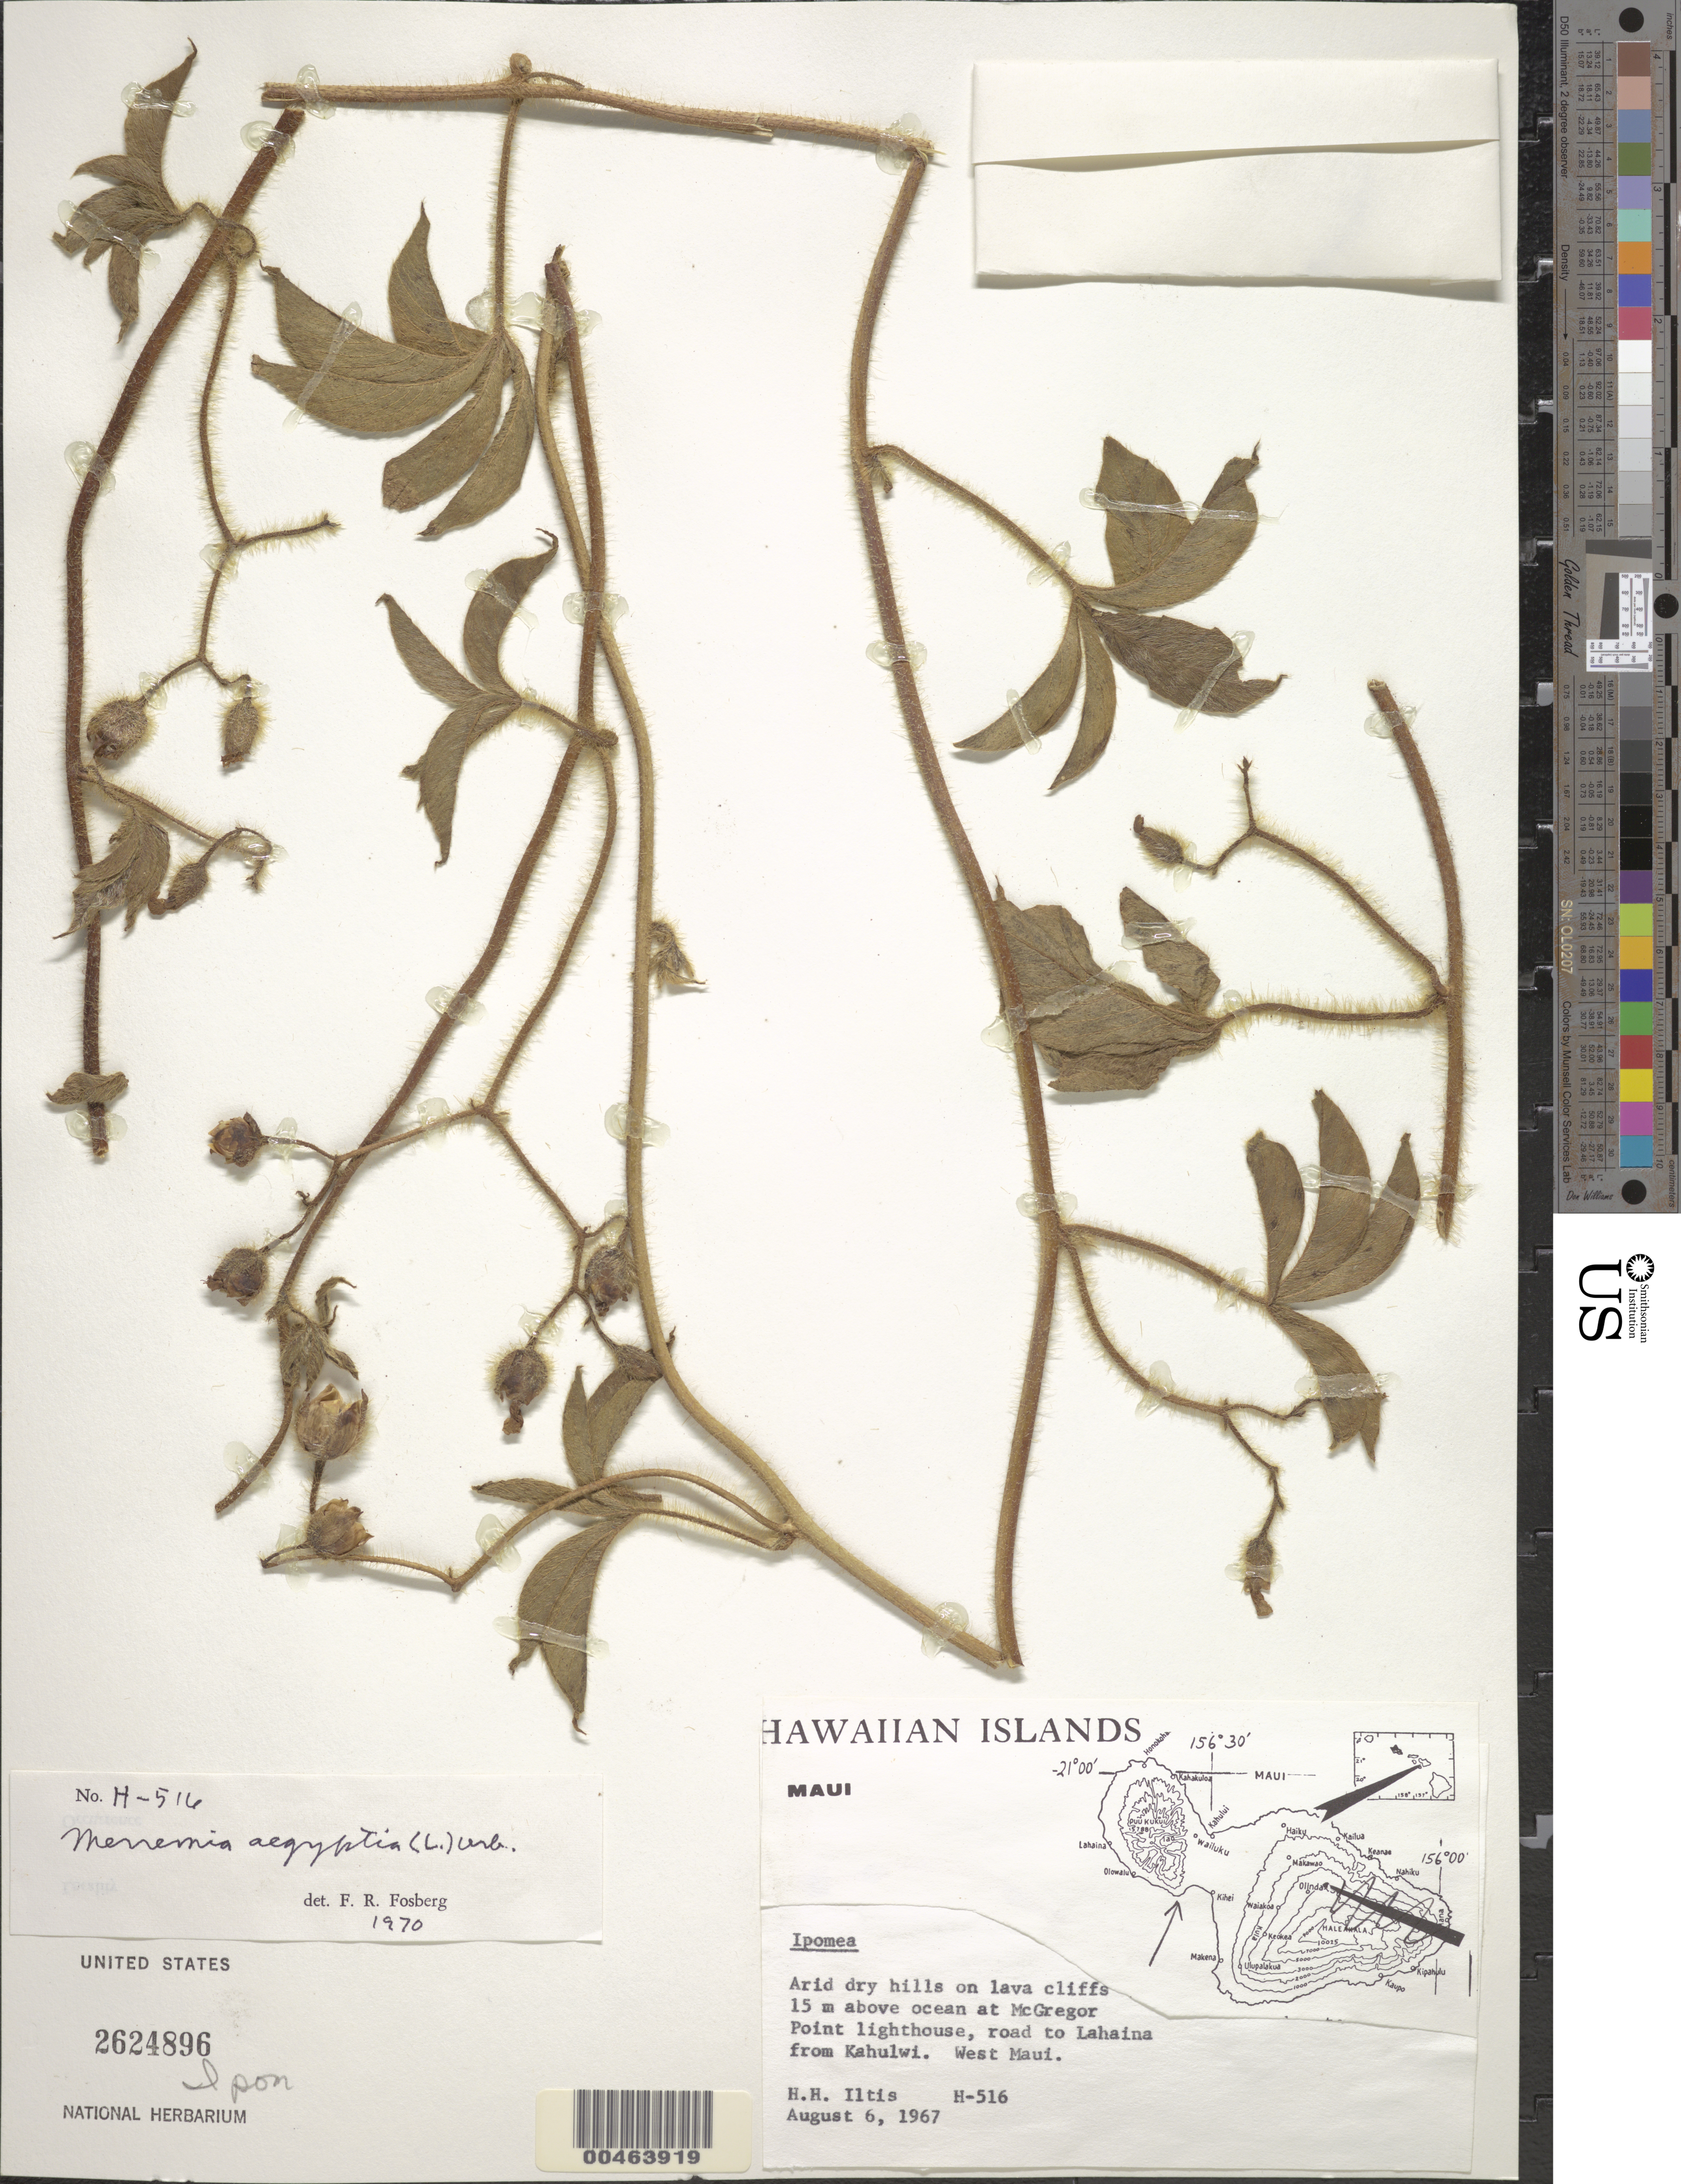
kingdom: Plantae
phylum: Tracheophyta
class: Magnoliopsida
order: Solanales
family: Convolvulaceae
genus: Distimake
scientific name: Distimake aegyptius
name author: (L.) A. R. Simões & Staples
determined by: Wagner, W. L., (BOT), Smithsonian Institution - National Museum of Natural History (UNITED STATES)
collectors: H. H. Iltis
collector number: H-516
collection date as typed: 6 Aug 1967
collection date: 1967-08-06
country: United States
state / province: Hawaii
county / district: Maui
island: Maui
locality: On lava cliffs 15 m above ocean at McGregor Point lighthouse, road to Lahaina from Kahulwi. West Maui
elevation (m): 15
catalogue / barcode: US 2624896